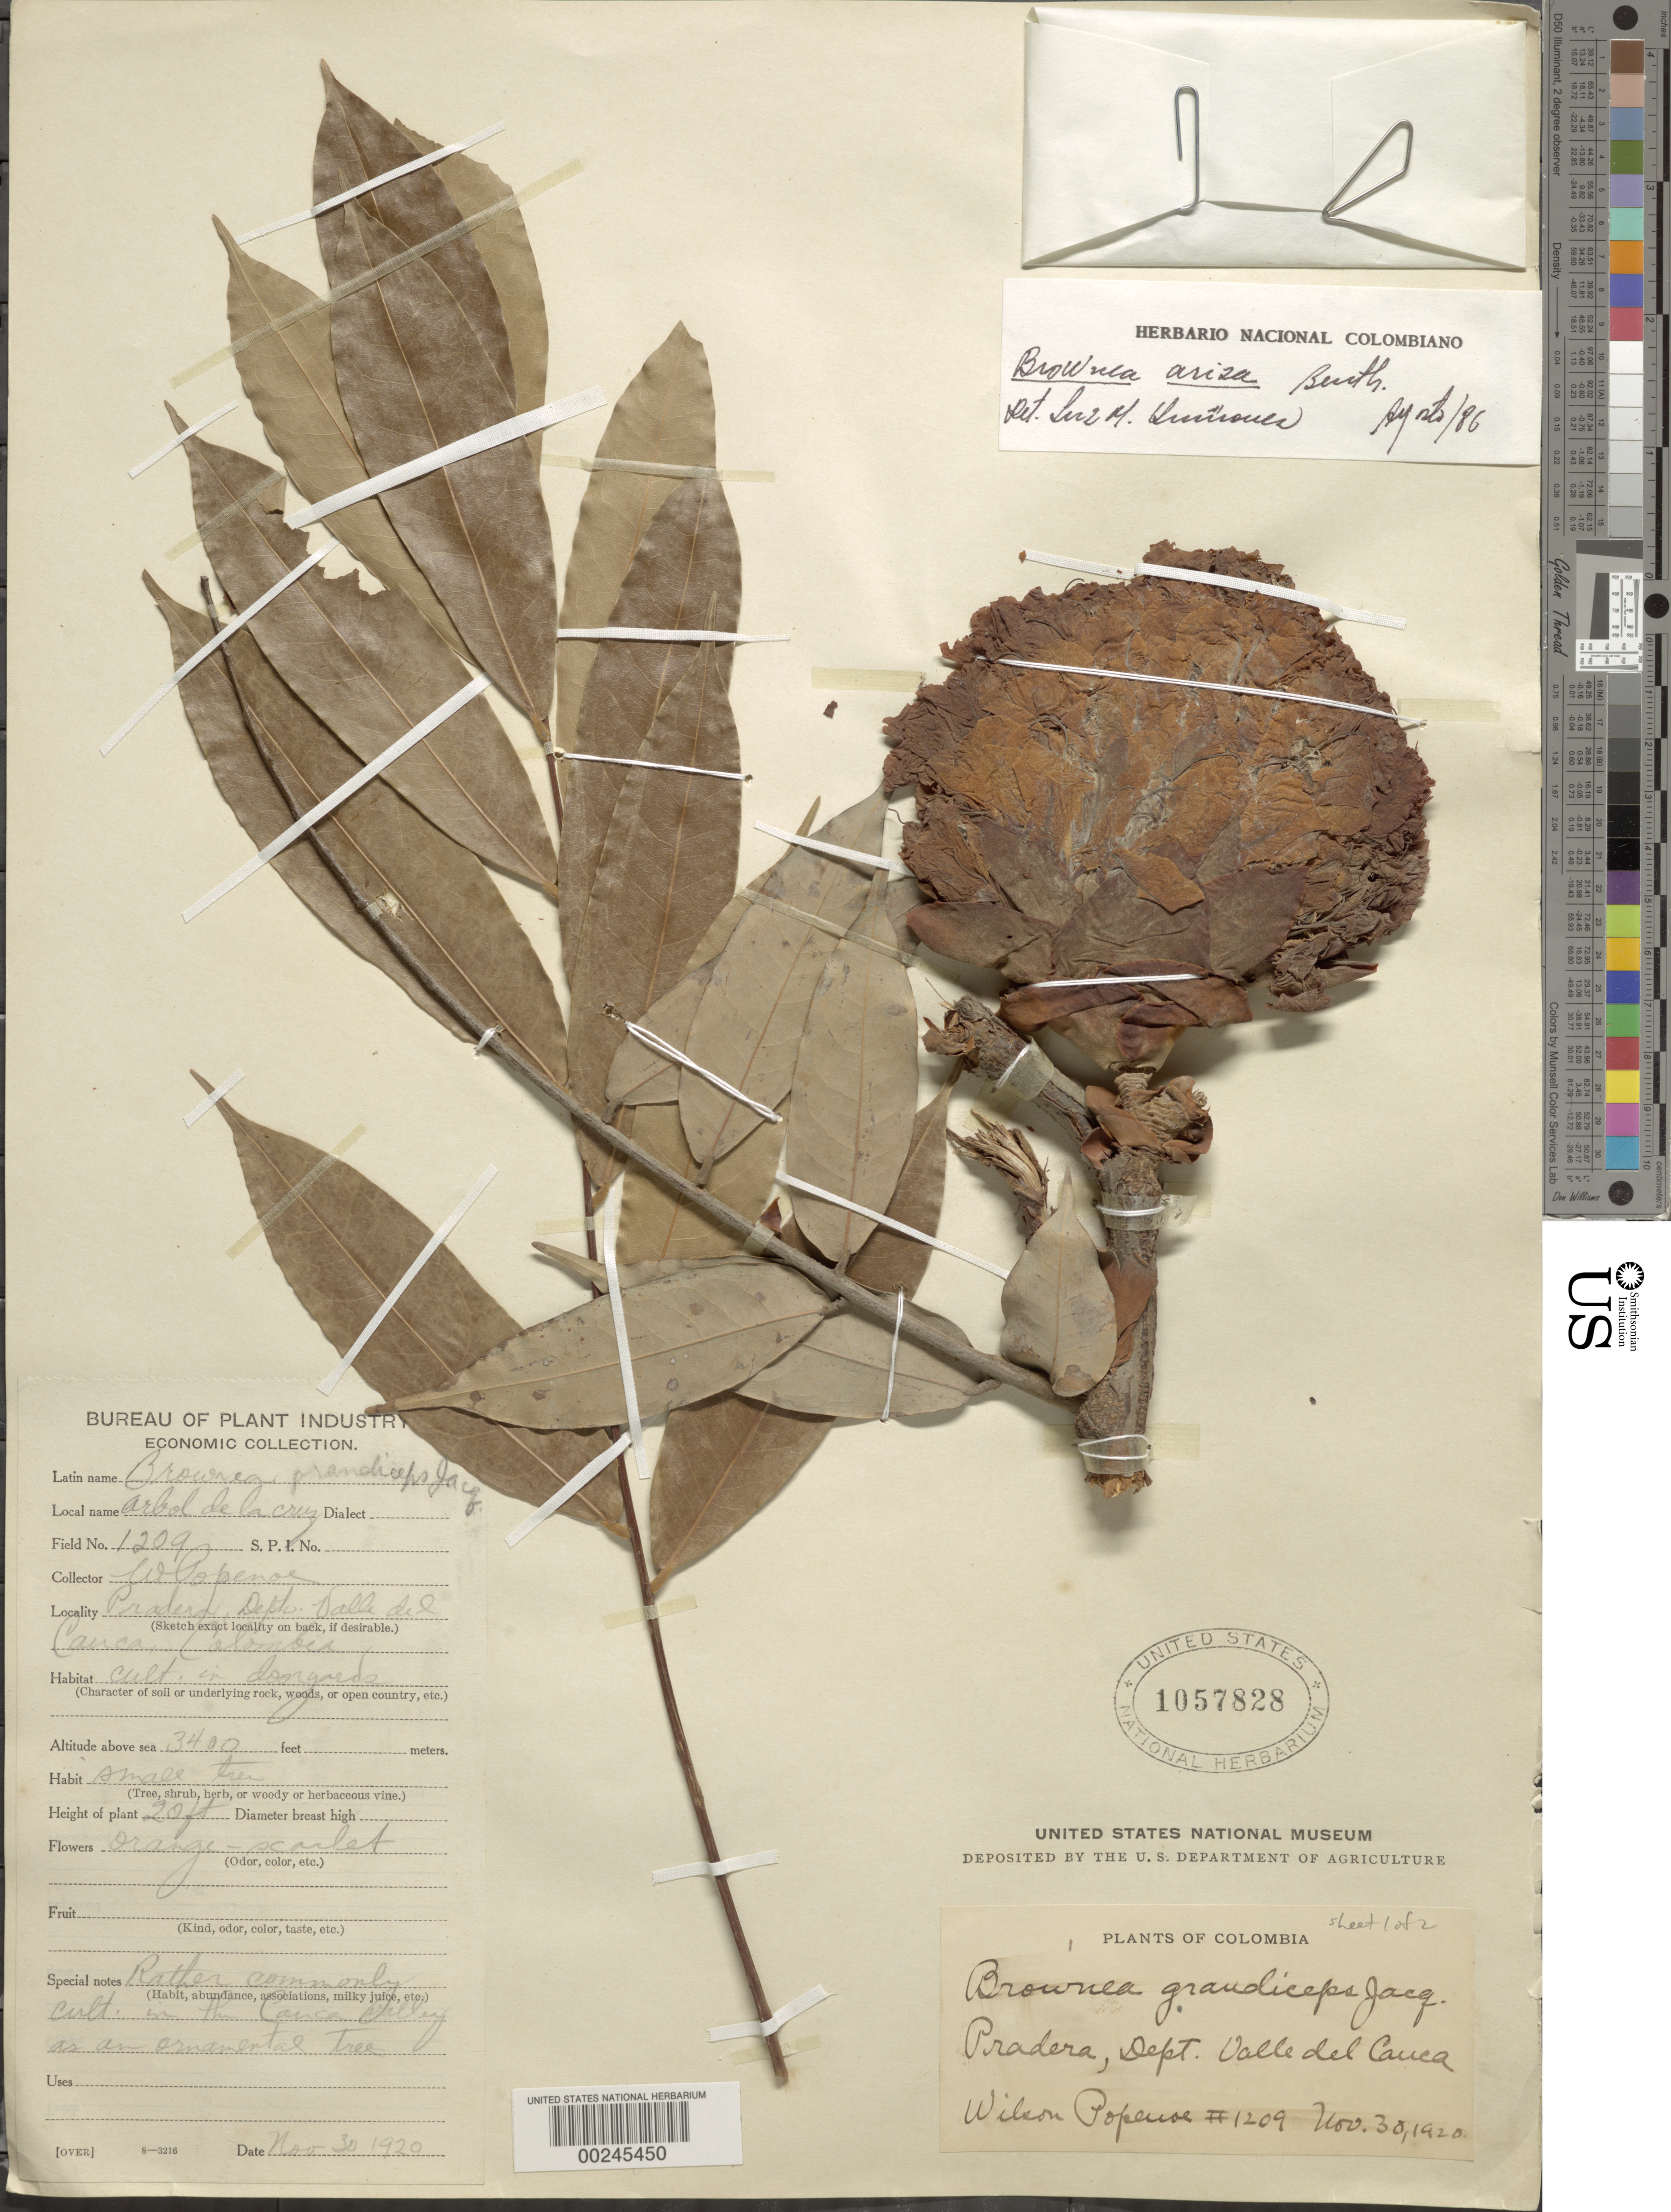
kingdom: Plantae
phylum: Tracheophyta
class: Magnoliopsida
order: Fabales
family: Fabaceae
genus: Brownea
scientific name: Brownea grandiceps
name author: Jacq.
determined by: Santos-Silva, J.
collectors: W. Popenoe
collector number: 1209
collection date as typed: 30 Nov 1920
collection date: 1920-11-30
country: Colombia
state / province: Valle del Cauca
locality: Pradera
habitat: In door yards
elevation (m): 1036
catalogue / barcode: US 1057828